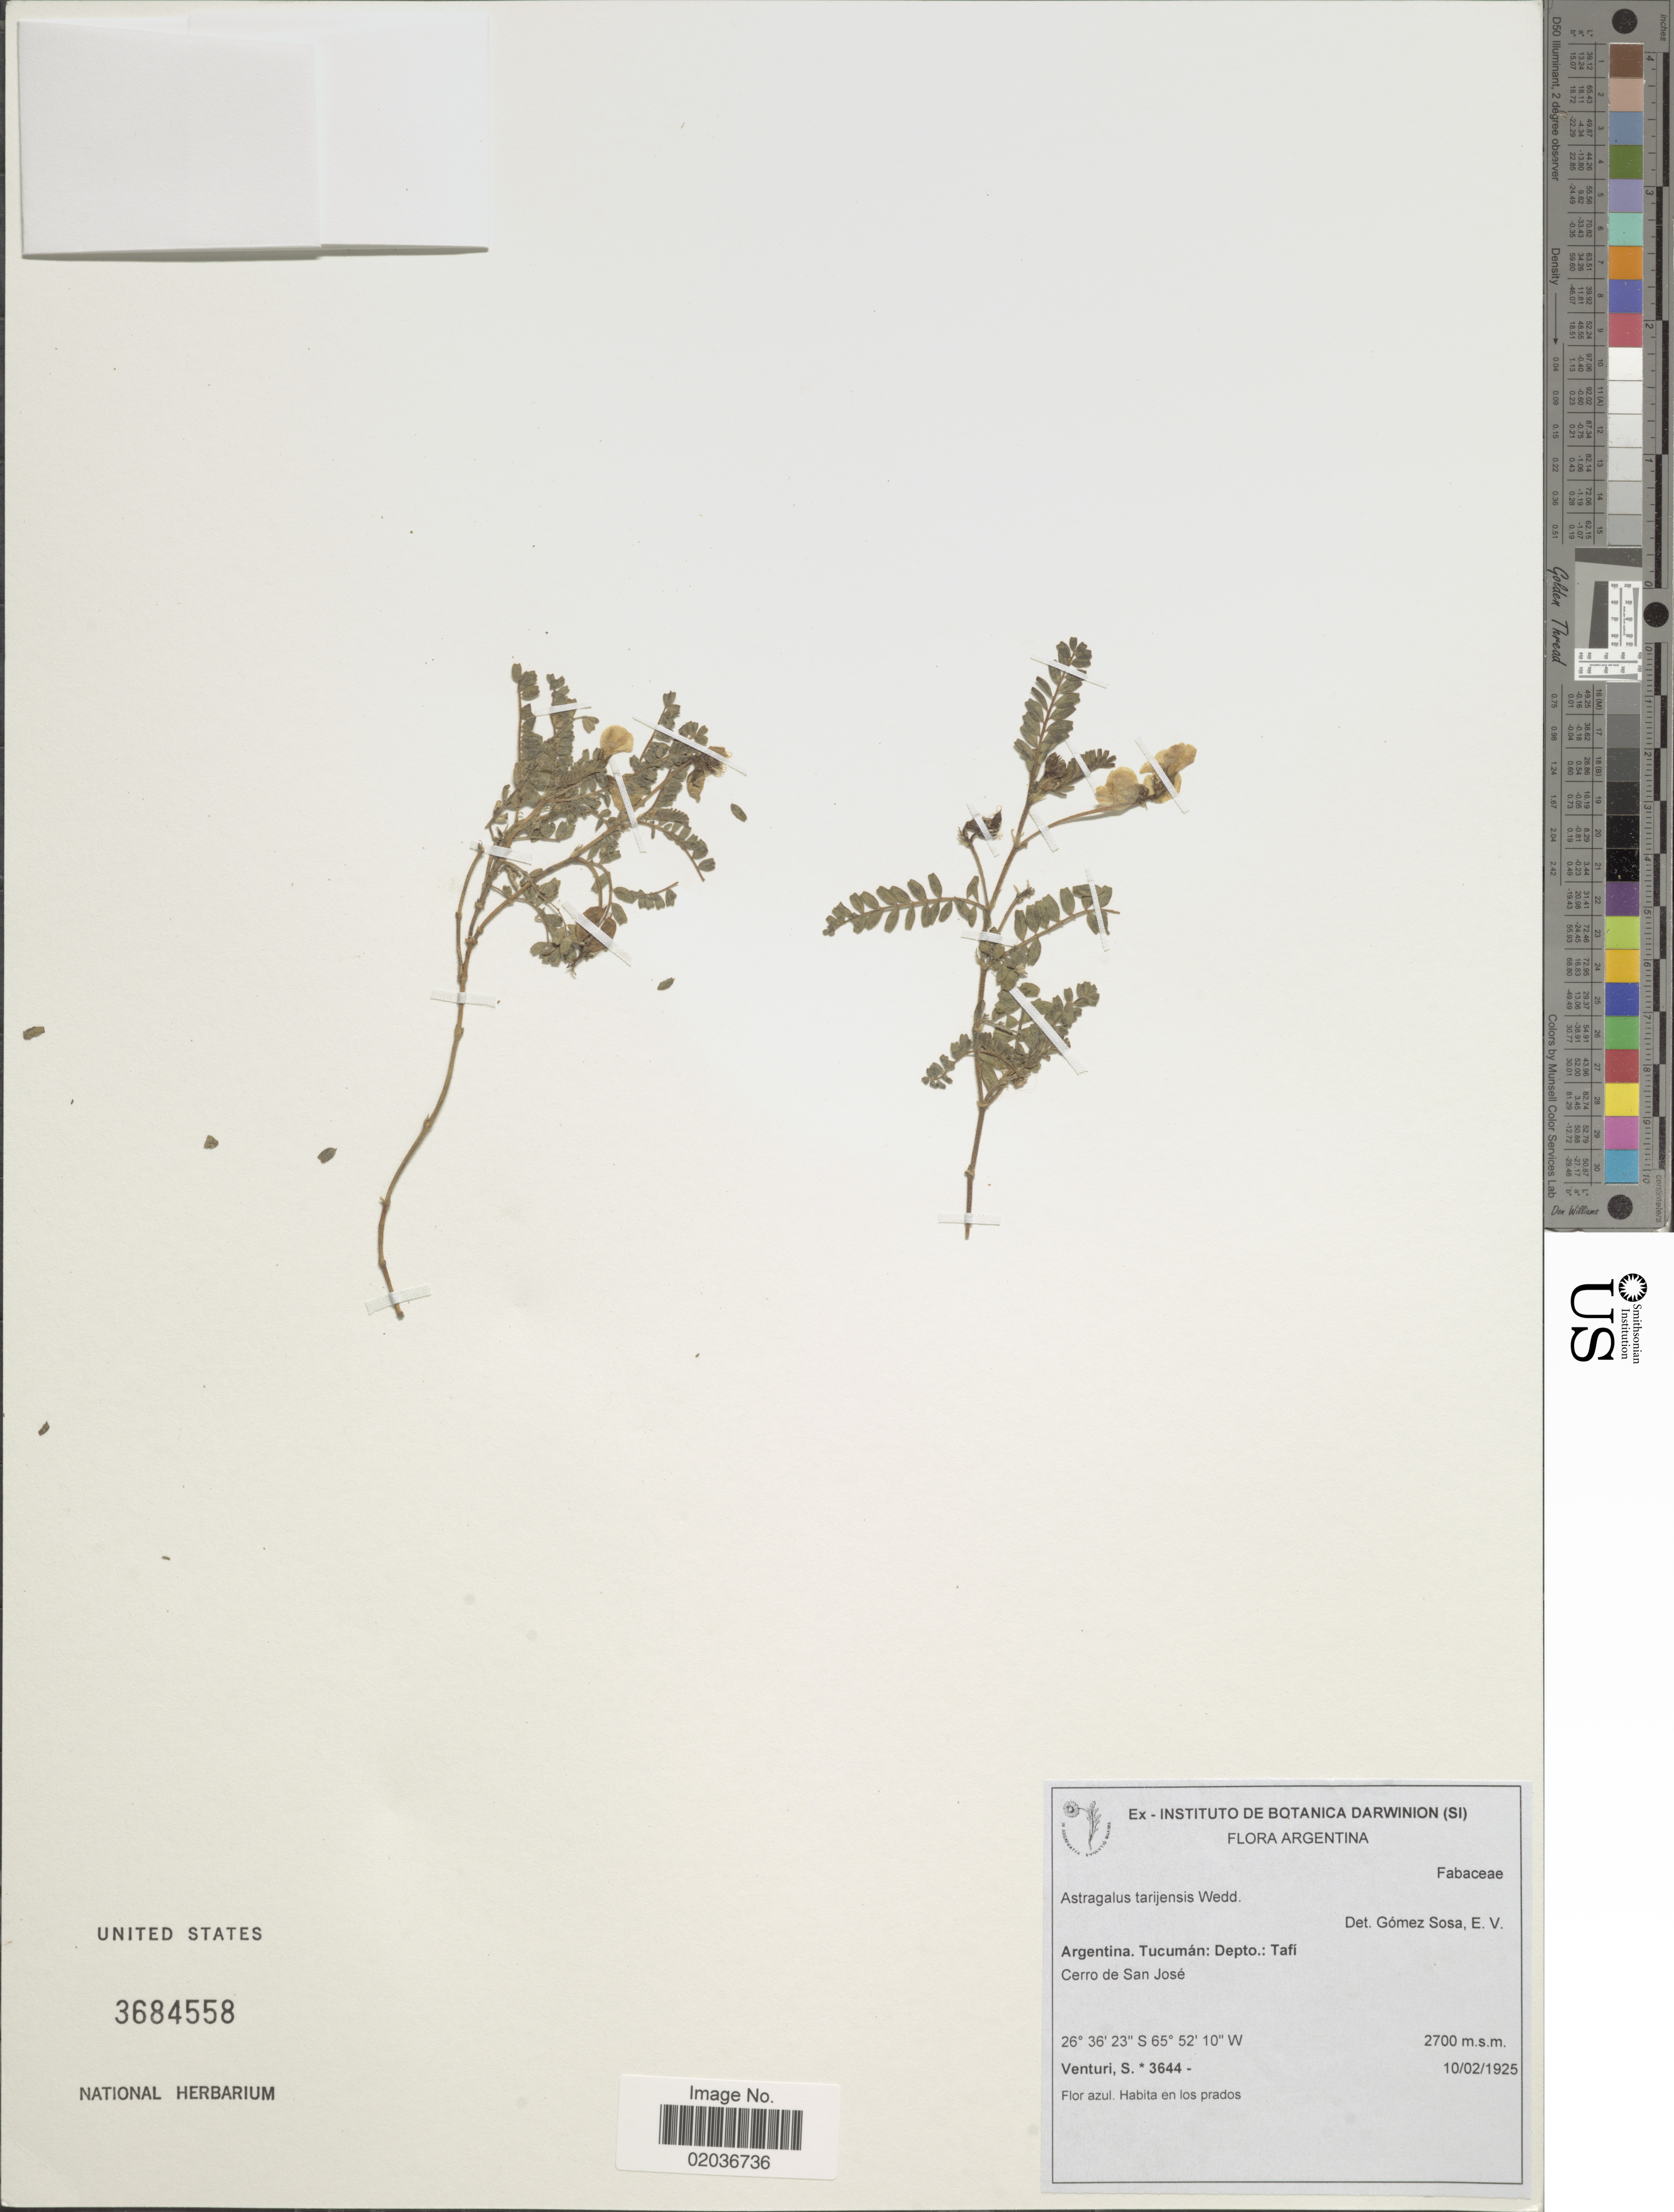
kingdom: Plantae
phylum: Tracheophyta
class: Magnoliopsida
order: Fabales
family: Fabaceae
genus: Astragalus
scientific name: Astragalus tarijensis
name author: Wedd.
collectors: S. Venturi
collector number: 3644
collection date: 1925-02-10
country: Argentina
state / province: Tucuman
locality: Tucumán: Depto: Tafi, Cerro de San José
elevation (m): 2700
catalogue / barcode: US 3684558